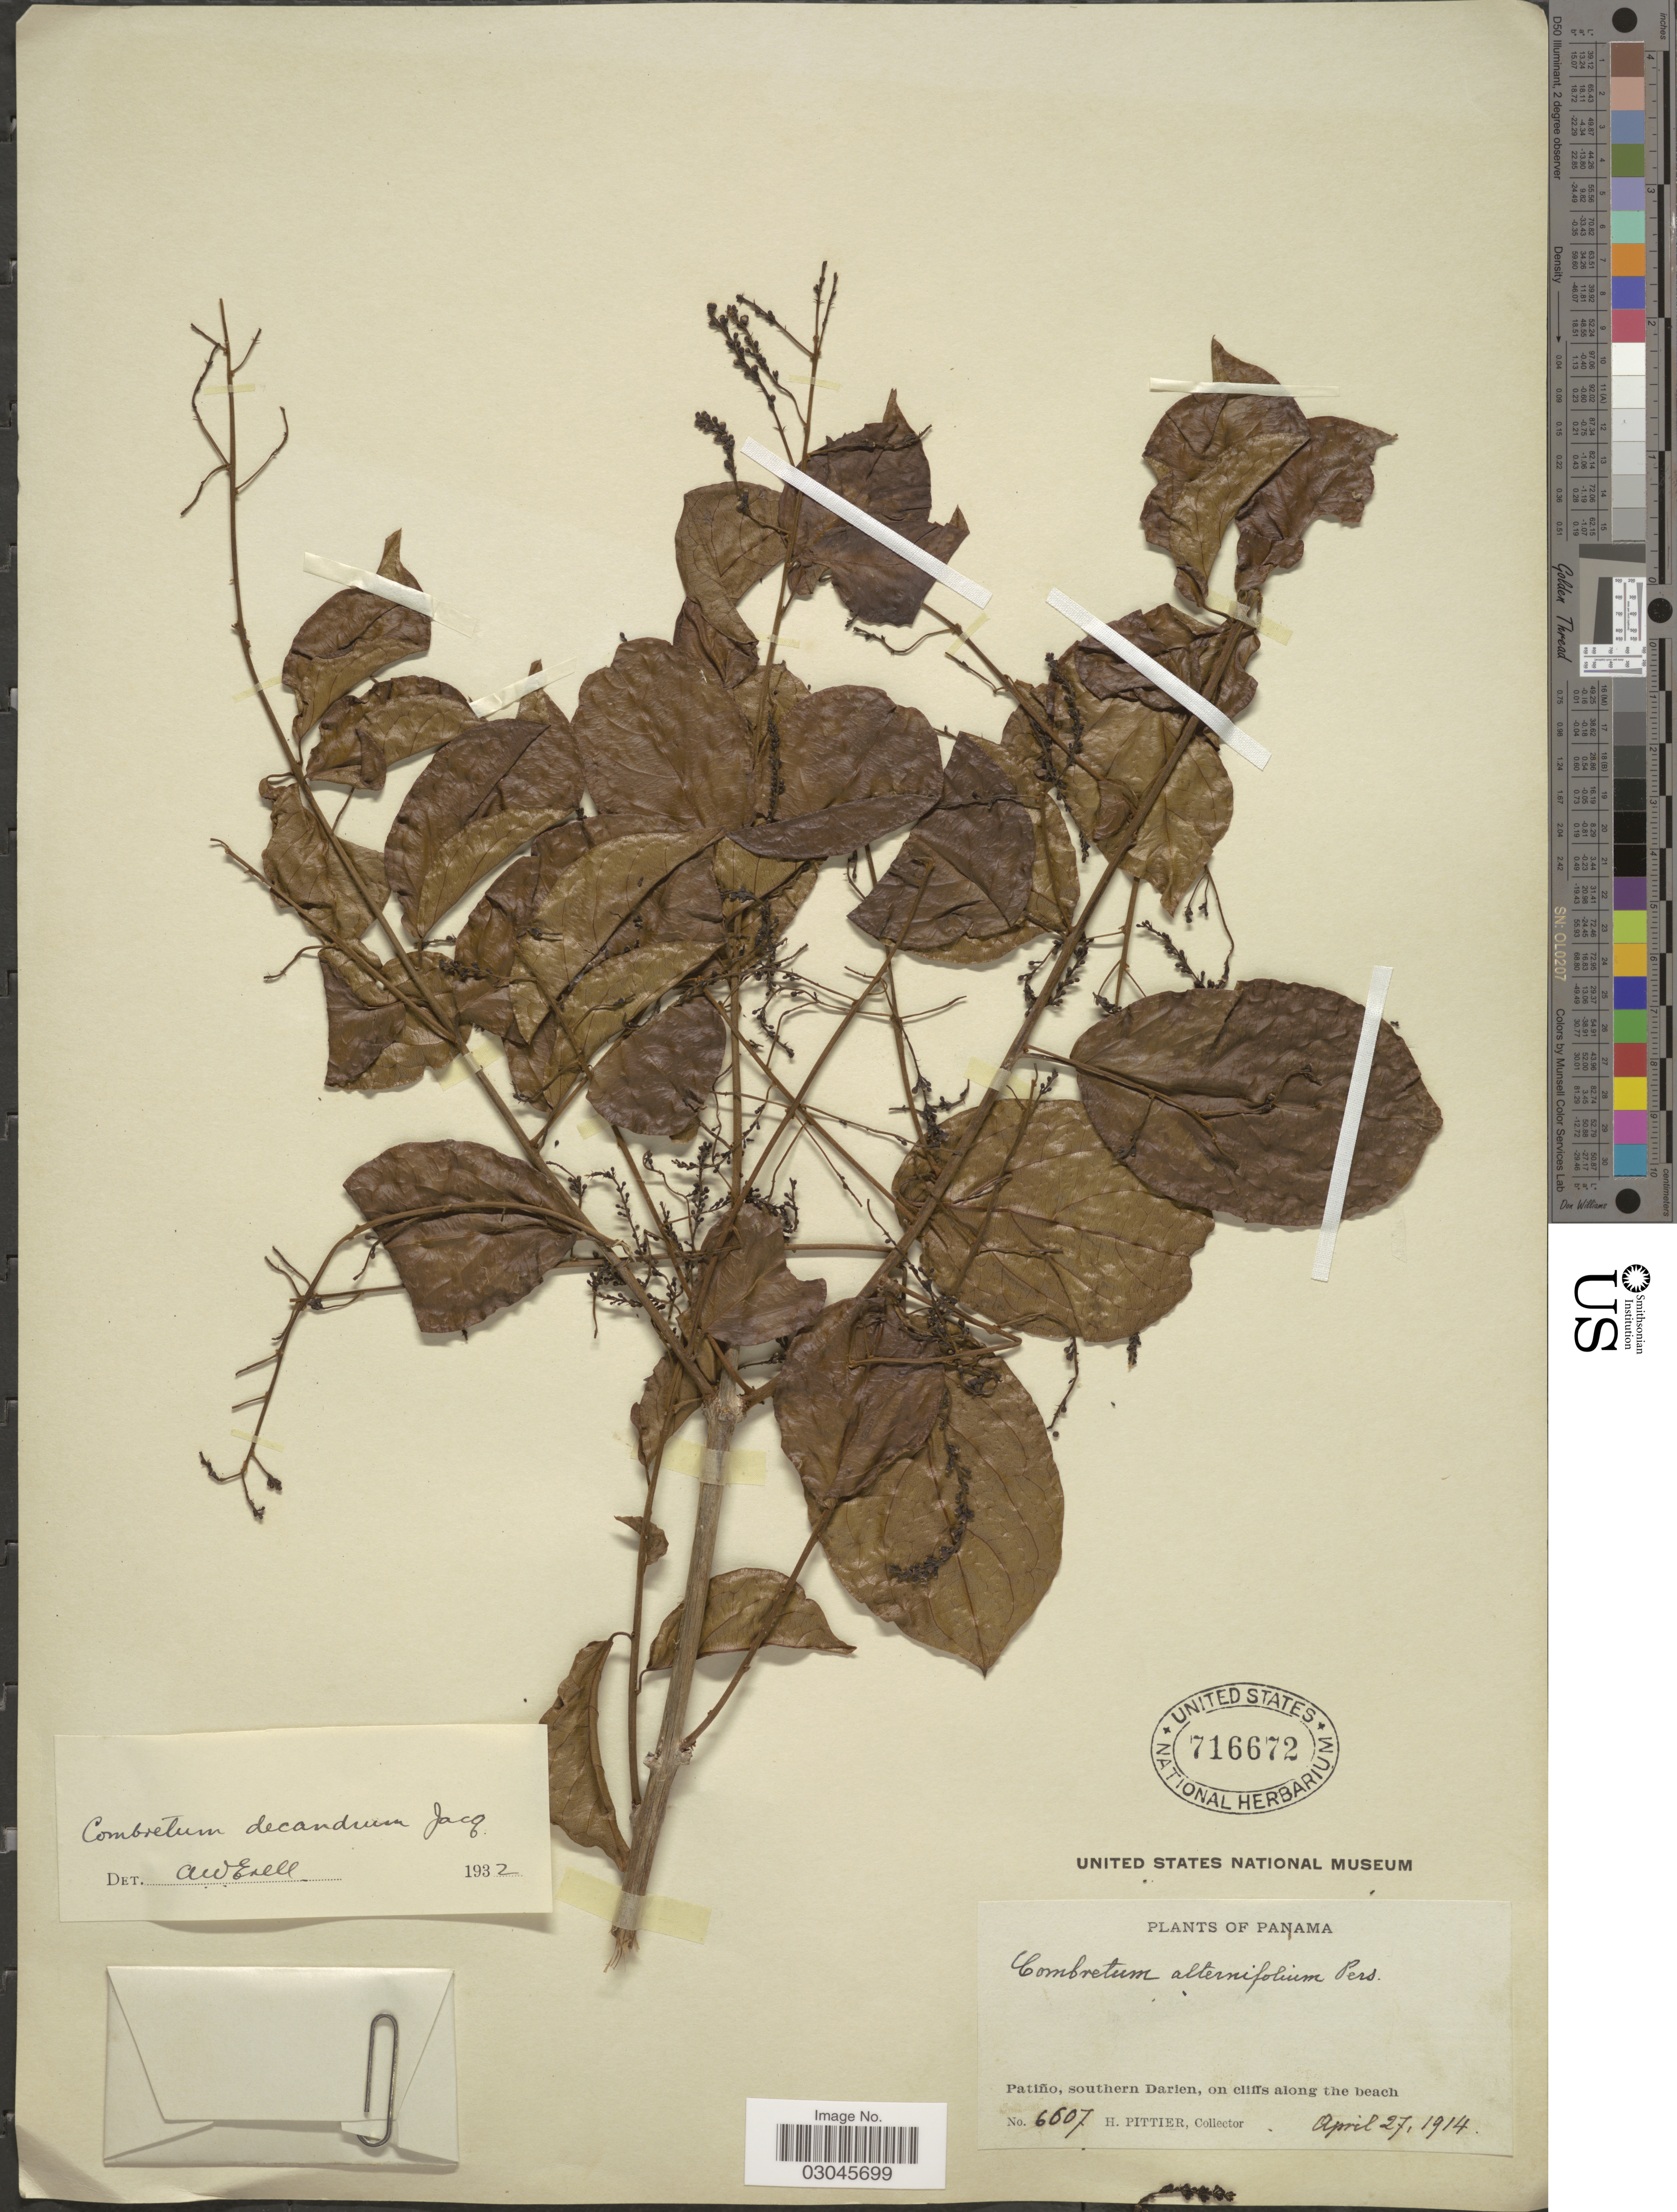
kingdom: Plantae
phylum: Tracheophyta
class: Magnoliopsida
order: Myrtales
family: Combretaceae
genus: Combretum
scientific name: Combretum decandrum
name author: Jacq.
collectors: H. F. Pittier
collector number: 6607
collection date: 1914-04-27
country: Panama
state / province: Darién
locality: Patiño, southern Darien, on cliffs along the beach.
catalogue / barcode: US 716672